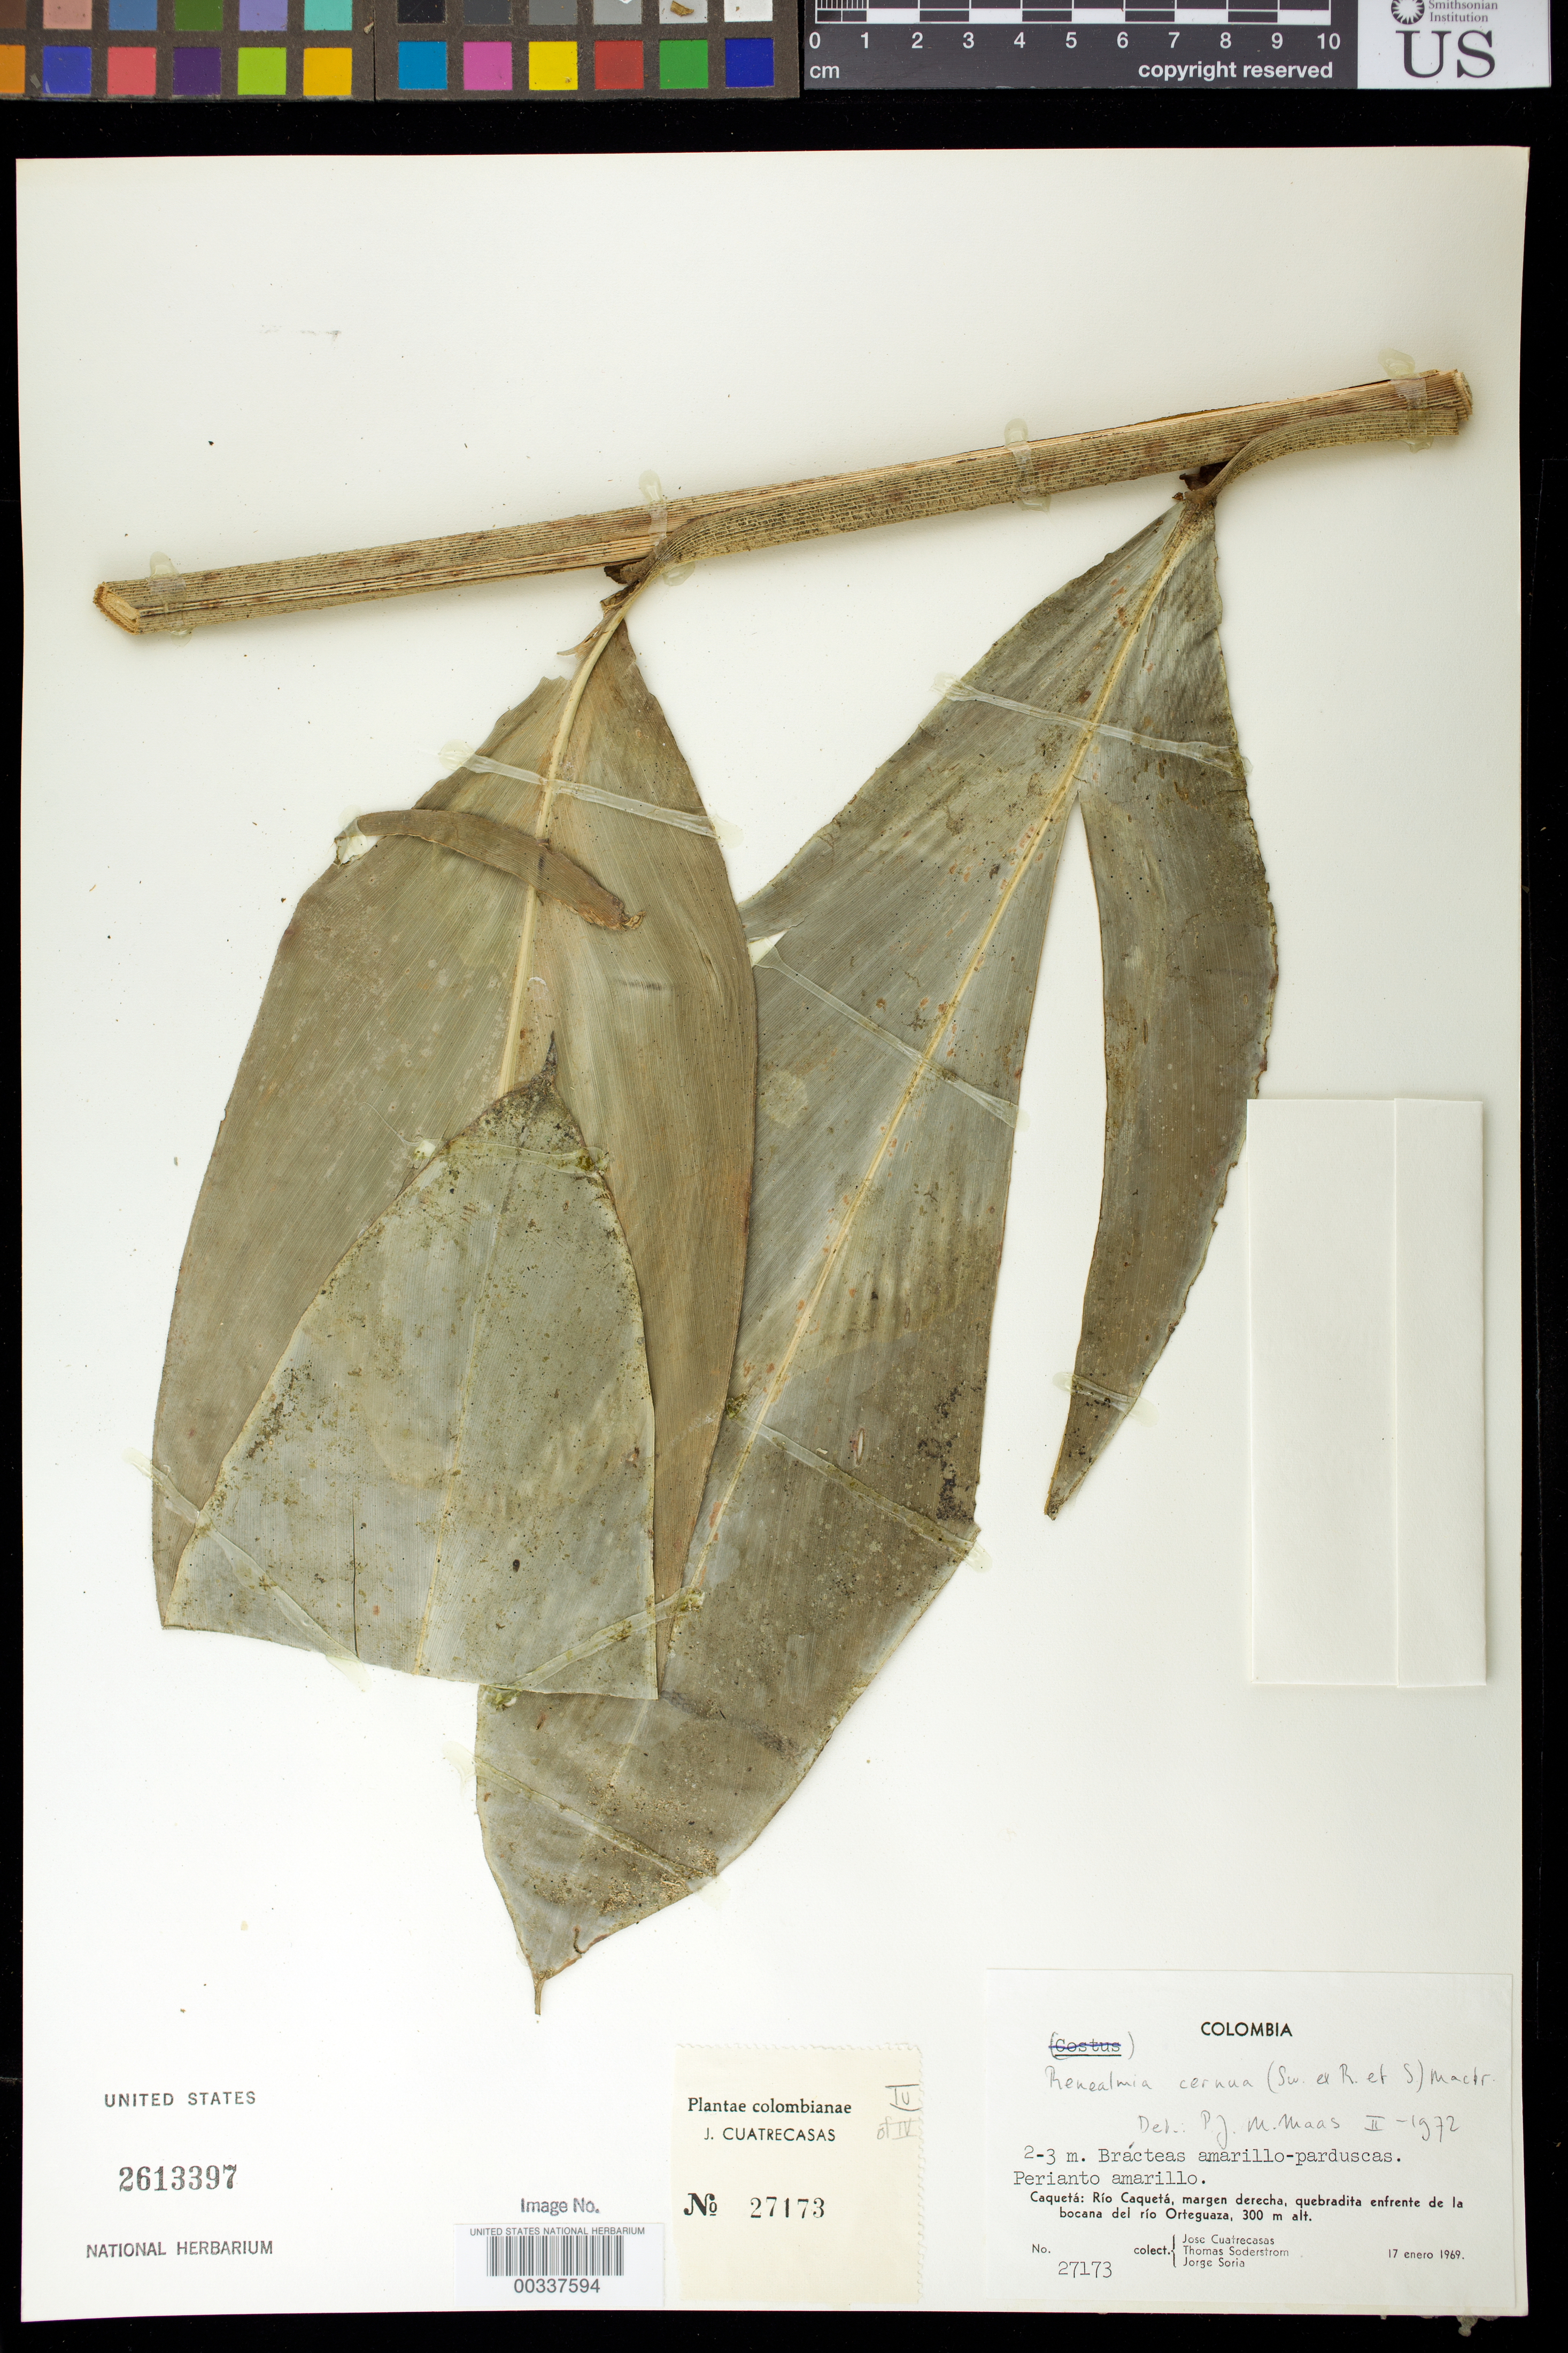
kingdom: Plantae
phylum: Tracheophyta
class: Liliopsida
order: Zingiberales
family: Zingiberaceae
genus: Renealmia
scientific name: Renealmia cernua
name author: (Sw. ex Roem. & Schult.) J.F. Macbr.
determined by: Maas, Paul J. M.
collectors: J. Cuatrecasas, T. R. Soderstrom & J. Soria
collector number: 27173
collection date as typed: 17 Jan 1969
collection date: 1969-01-17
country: Colombia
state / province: Caquetá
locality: Rio Caqueta, Margen Derecha, Quebradita enfrente de la BoCana del Rio Ortequaza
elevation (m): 300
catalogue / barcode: US 2613397